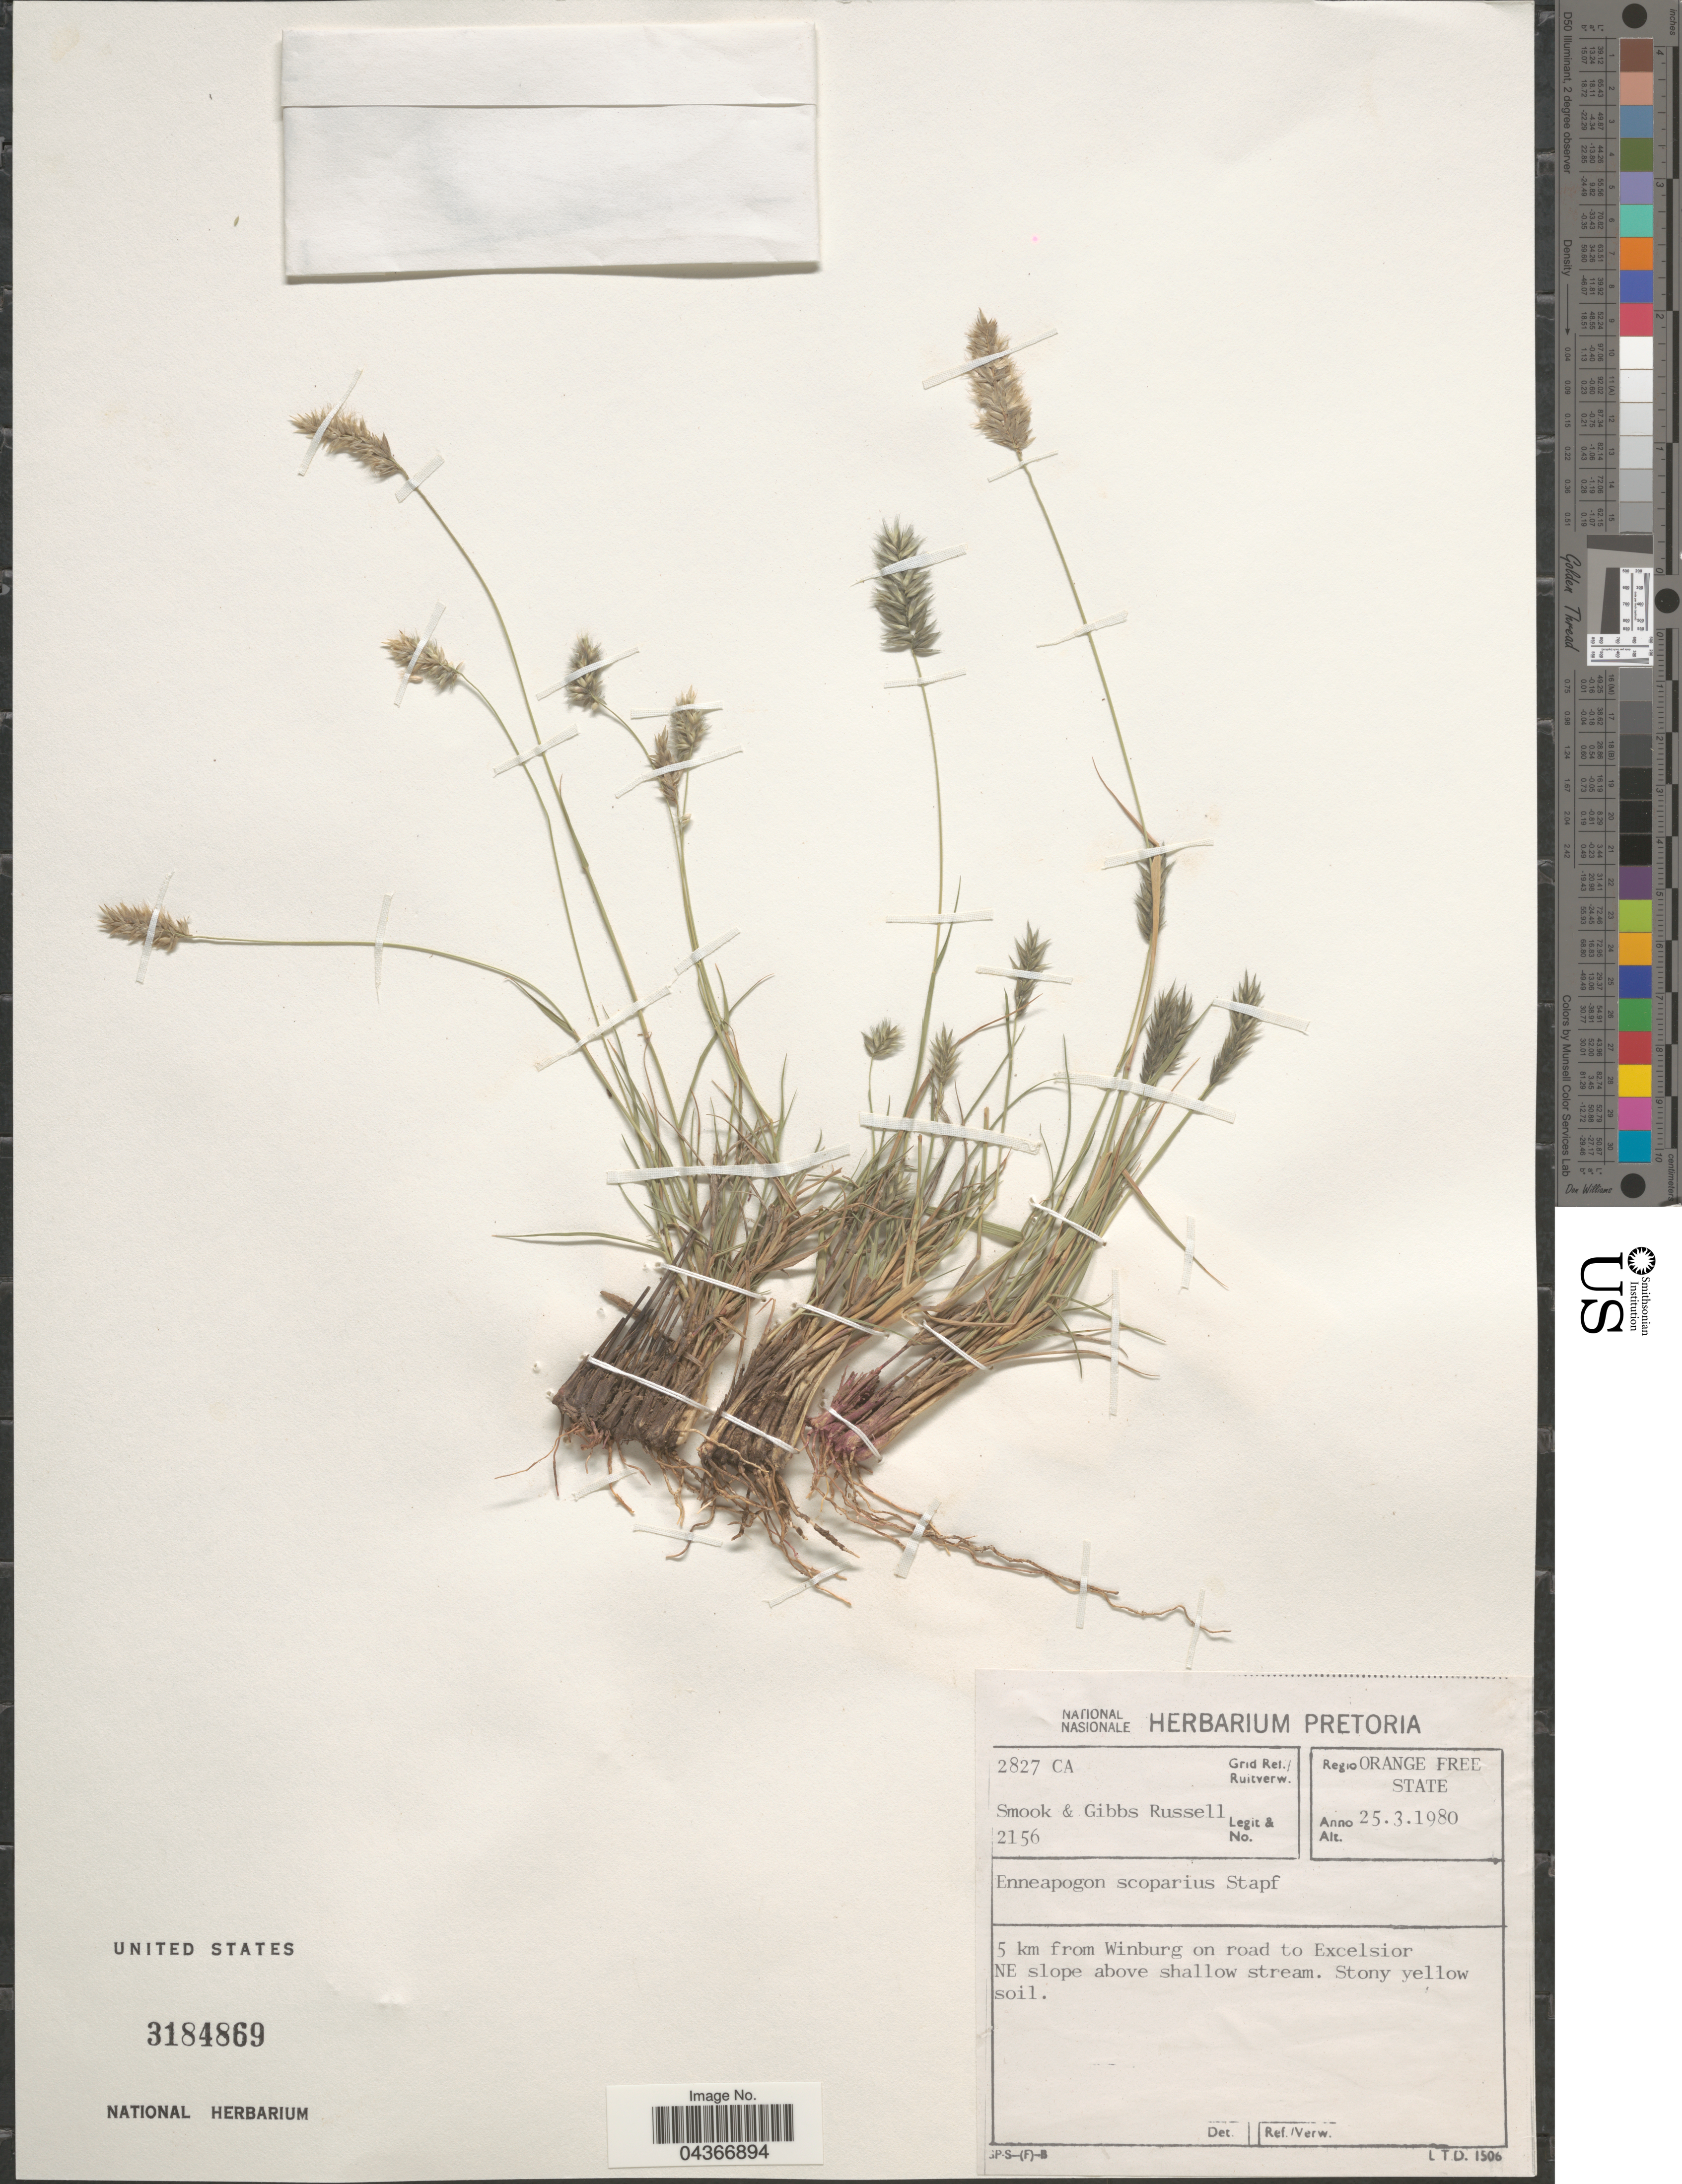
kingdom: Plantae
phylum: Tracheophyta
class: Liliopsida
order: Poales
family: Poaceae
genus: Enneapogon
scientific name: Enneapogon scoparius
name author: Stapf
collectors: Smook & G. Russell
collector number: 2156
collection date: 1980-03-25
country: South Africa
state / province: Free State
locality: Grid Ref./ Ruitverw. 2827 CA. Regi Orange Free State. 5 km from Winburg on road to Excelsior NE slope above shallow stream.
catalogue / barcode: US 3184869